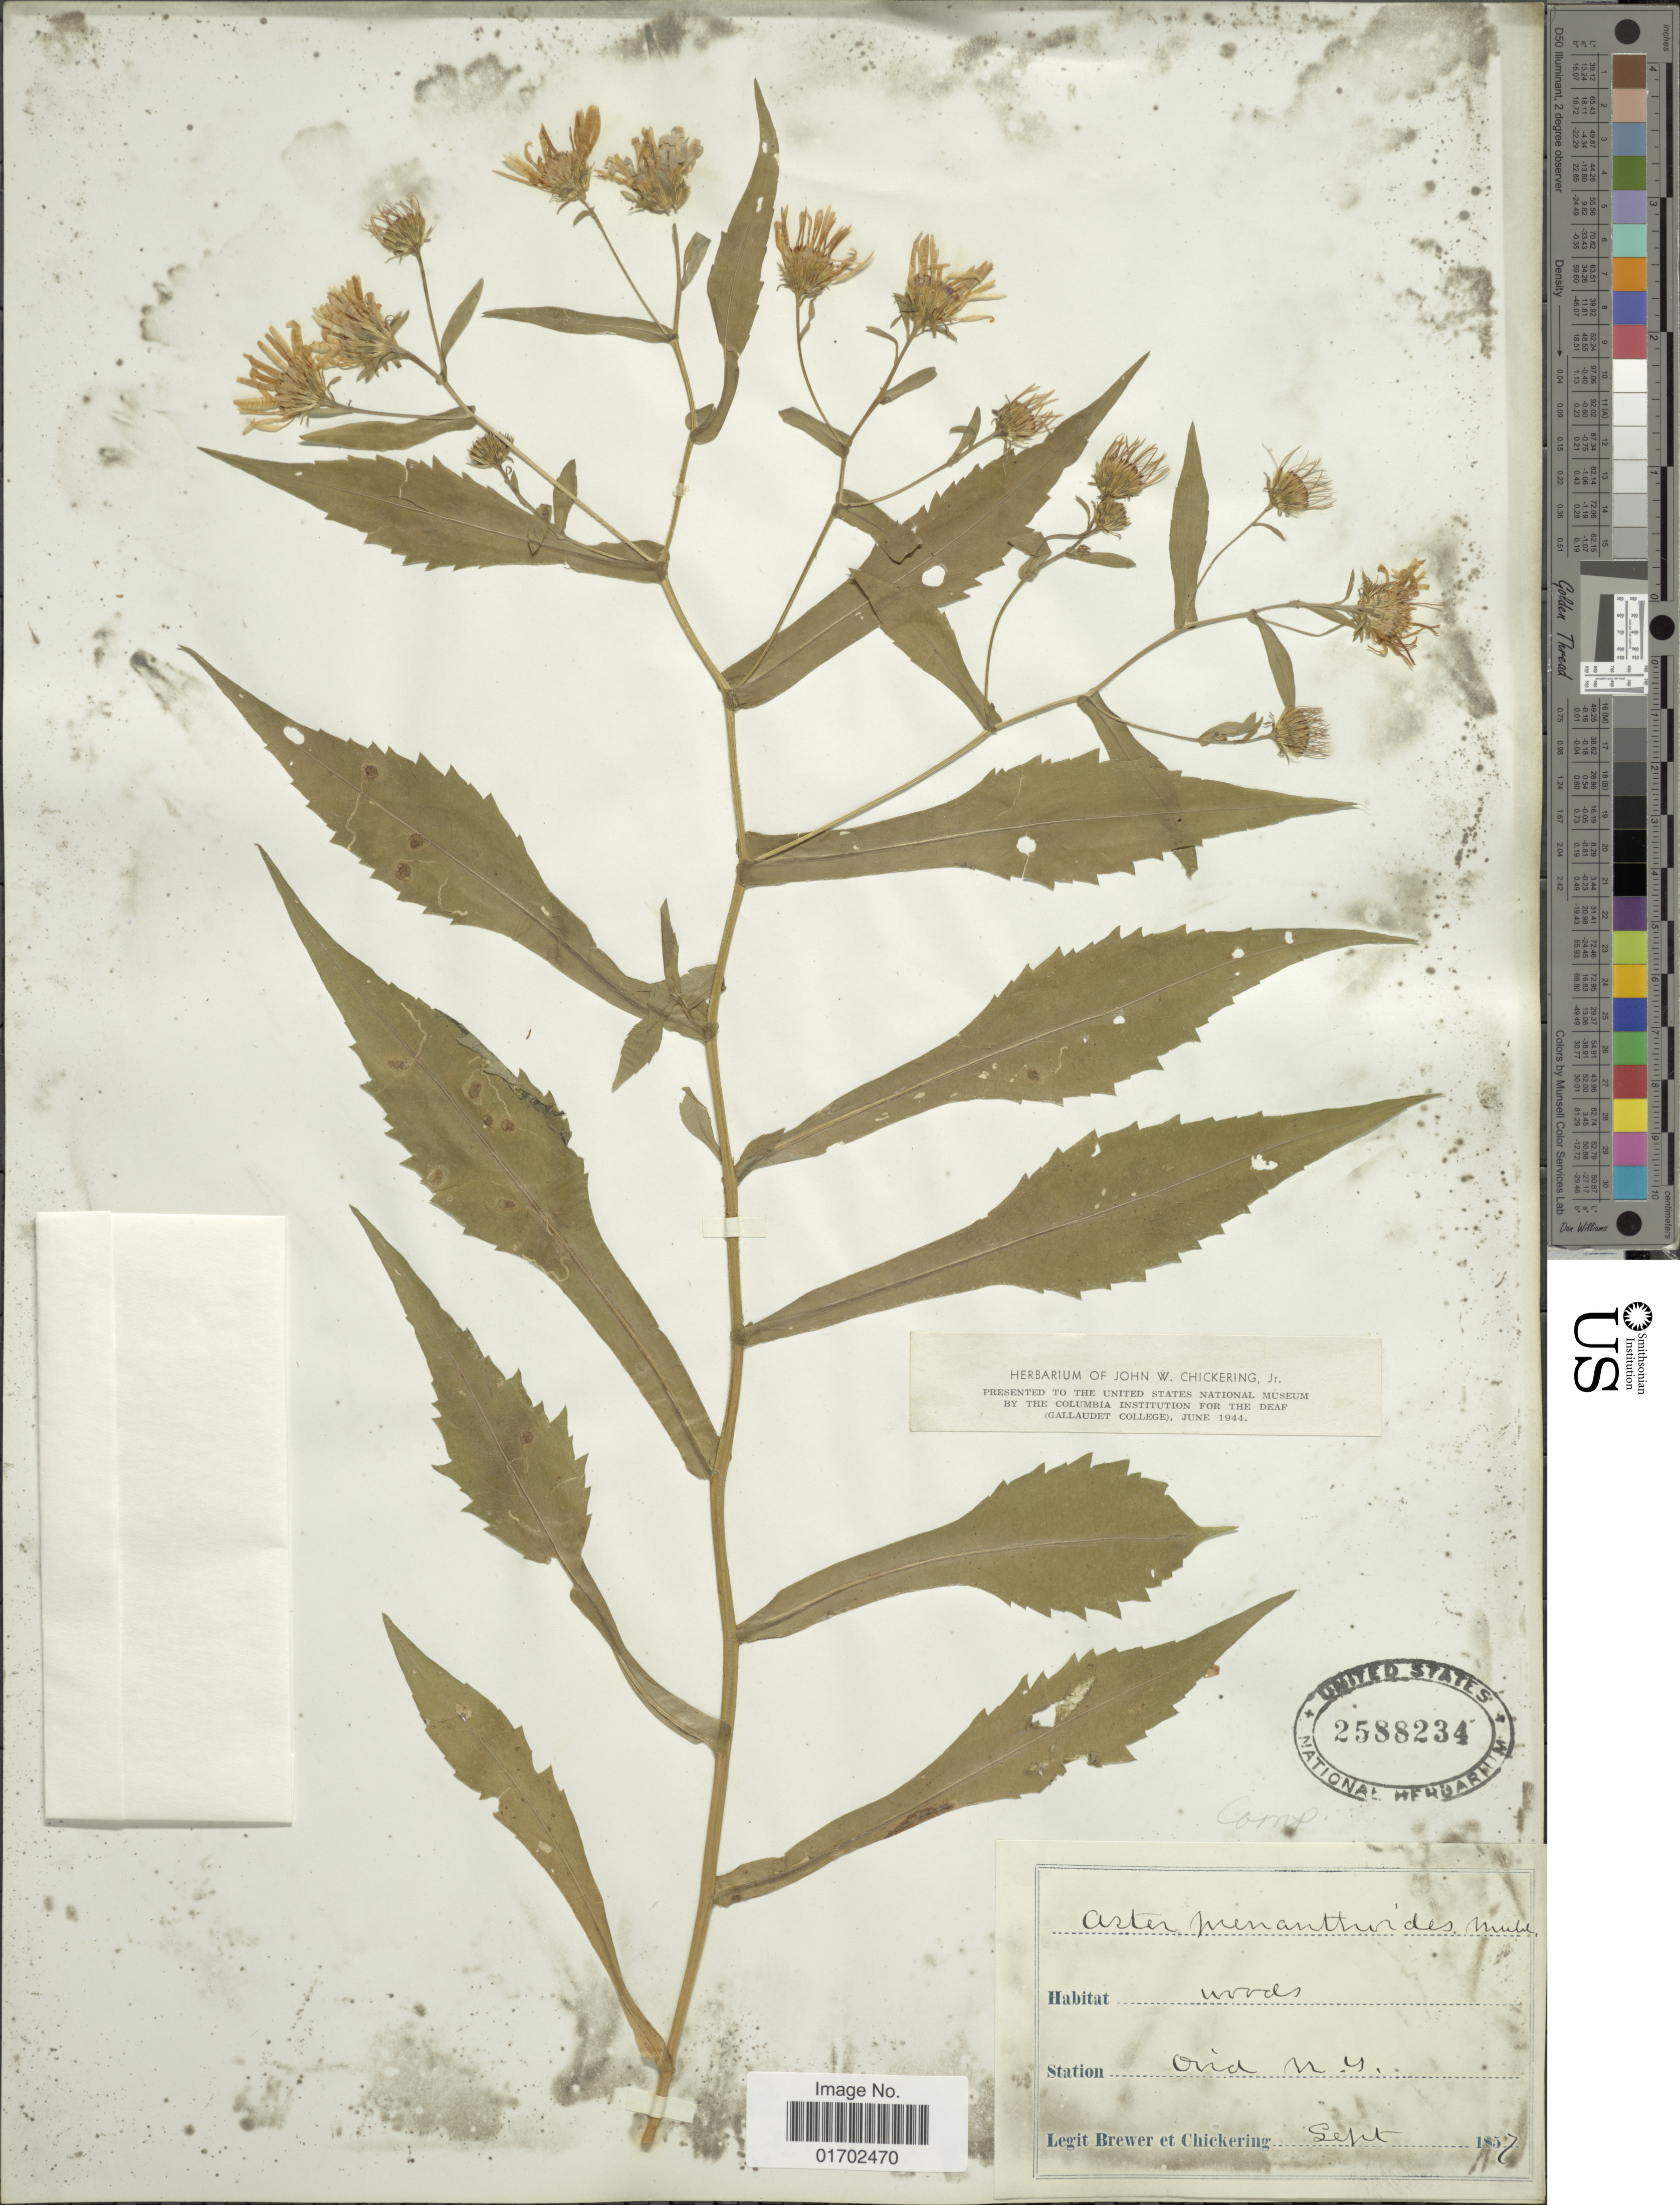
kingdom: Plantae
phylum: Tracheophyta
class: Magnoliopsida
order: Asterales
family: Asteraceae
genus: Symphyotrichum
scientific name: Symphyotrichum prenanthoides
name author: (Muhl. ex Willd.) G.L. Nesom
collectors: -. Brewer & -. Chickering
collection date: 1857-09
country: United States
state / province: New York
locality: Ovid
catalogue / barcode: US 2588234